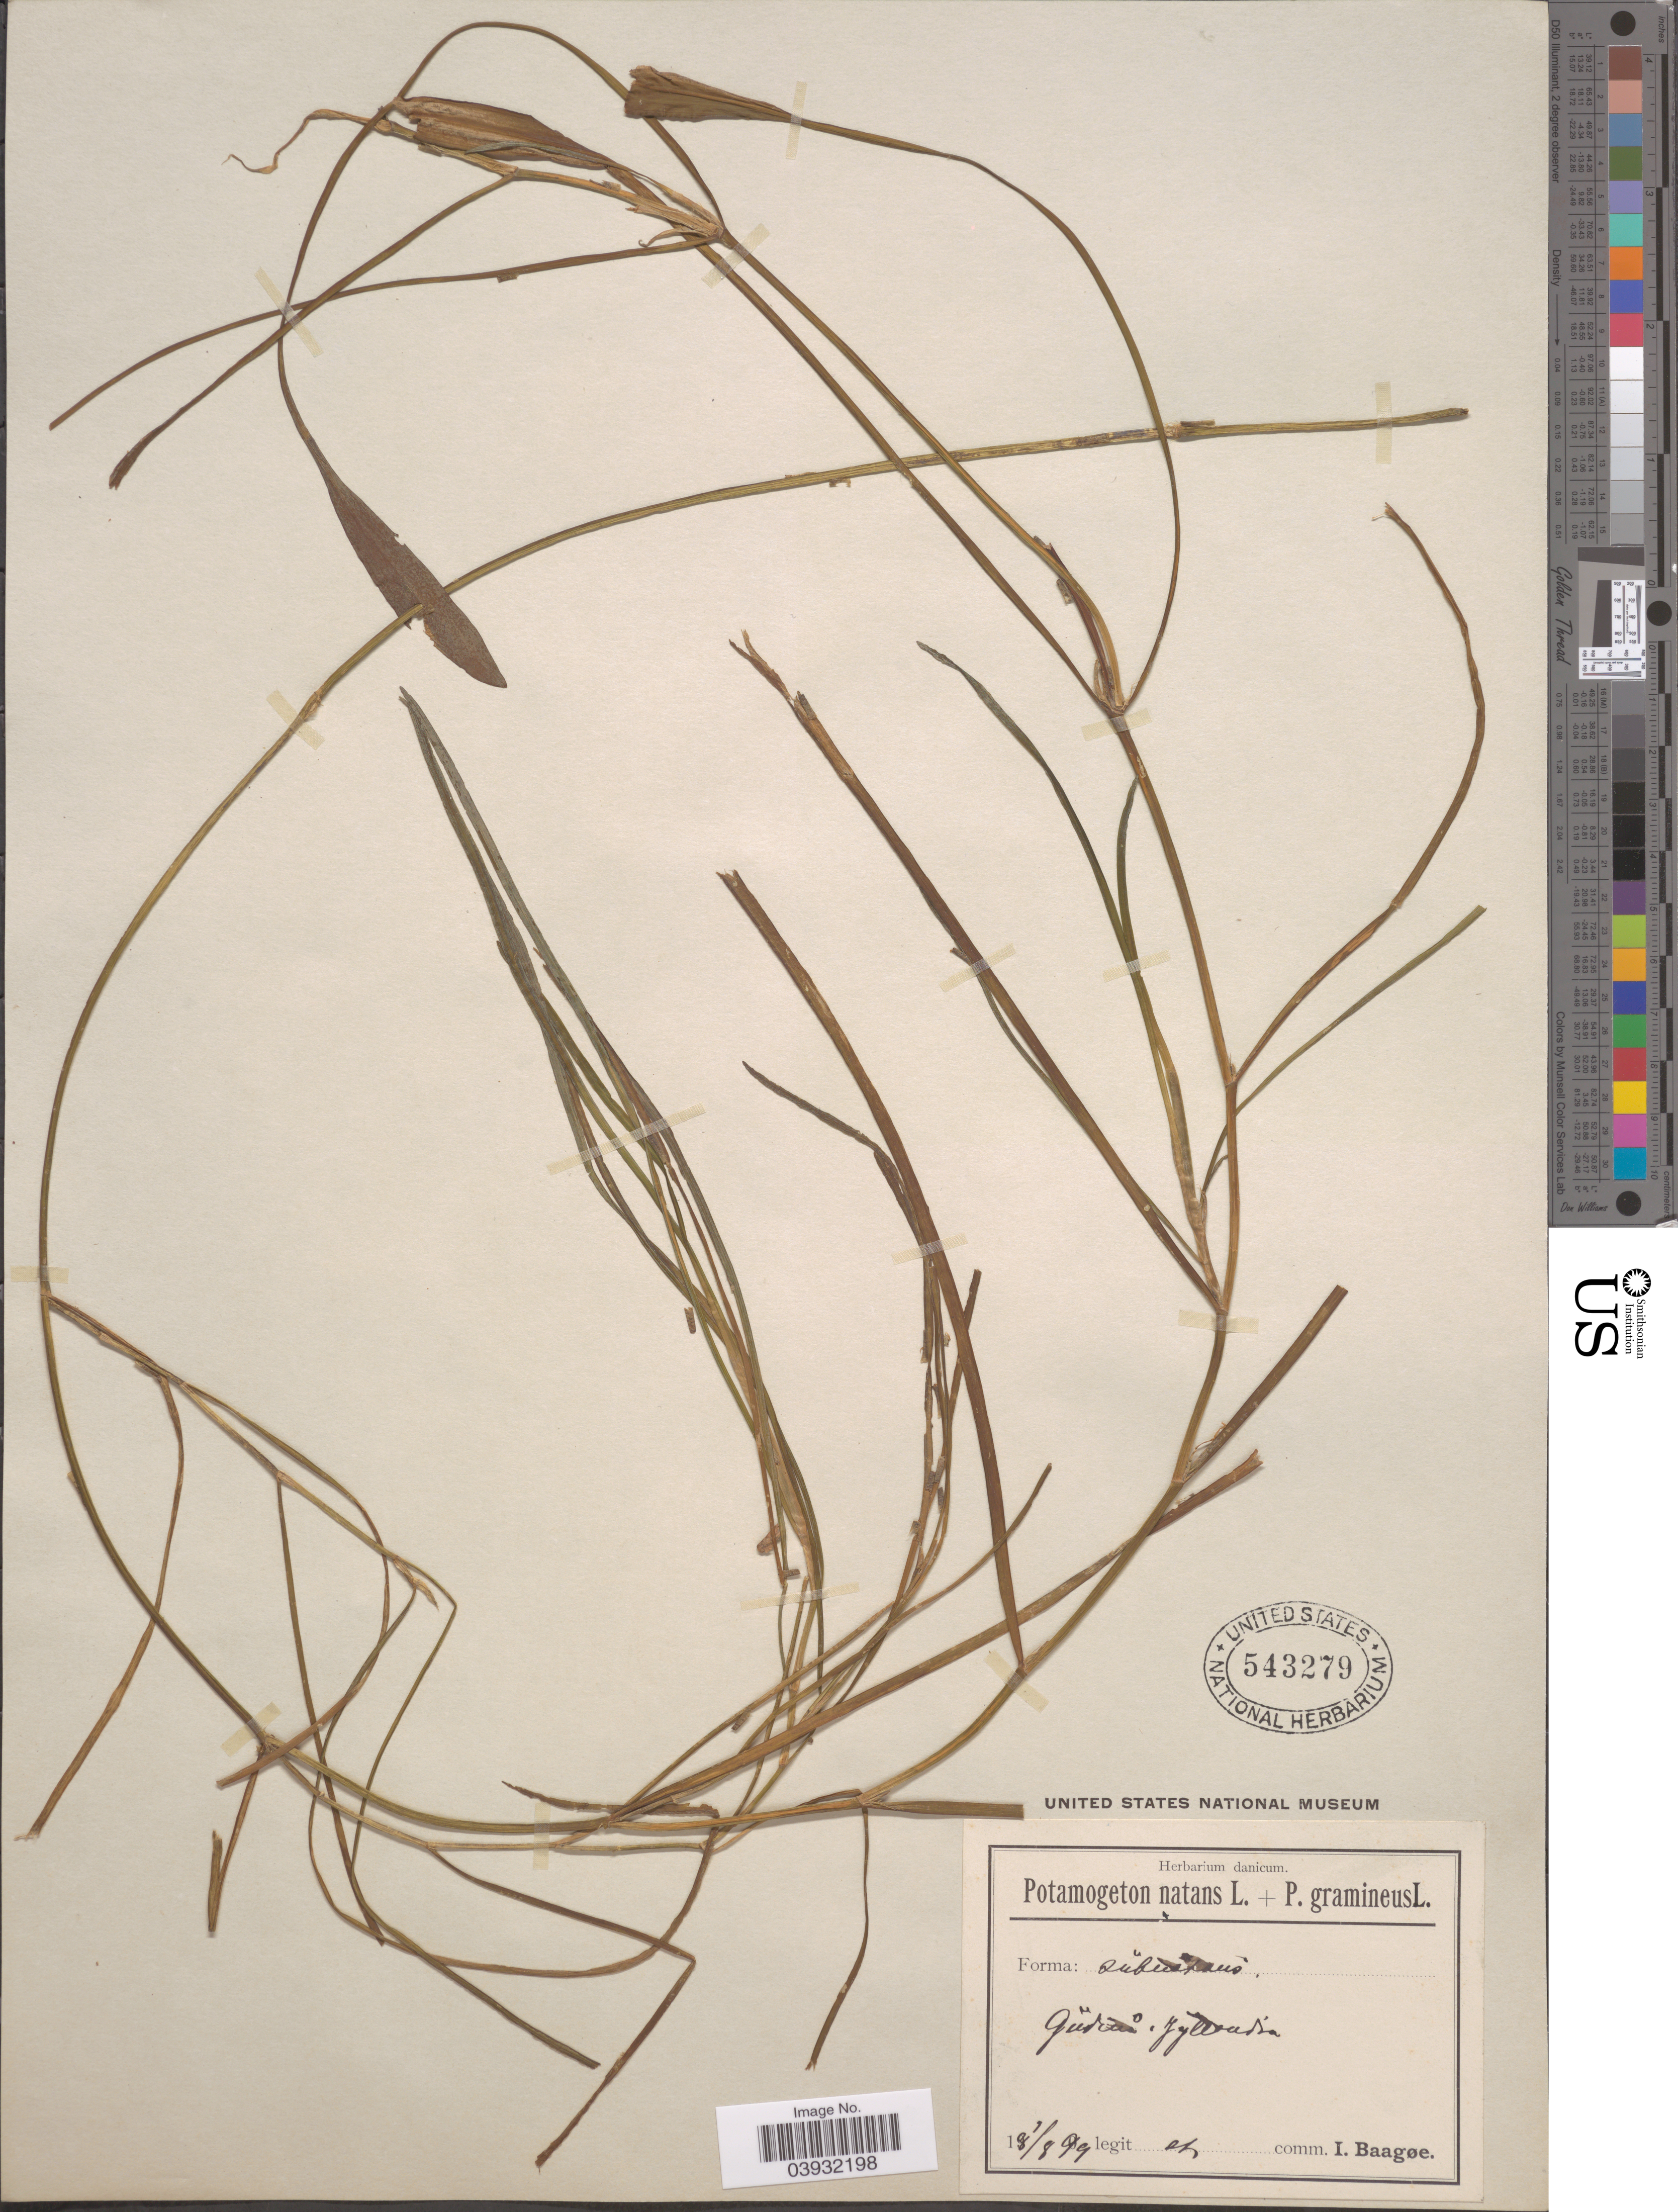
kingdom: Plantae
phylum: Tracheophyta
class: Liliopsida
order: Alismatales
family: Potamogetonaceae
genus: Potamogeton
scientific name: Potamogeton natans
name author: L.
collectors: I. Baagøe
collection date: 1899-08-01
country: Denmark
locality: Gudenå. Jyllandia.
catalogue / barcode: US 543279